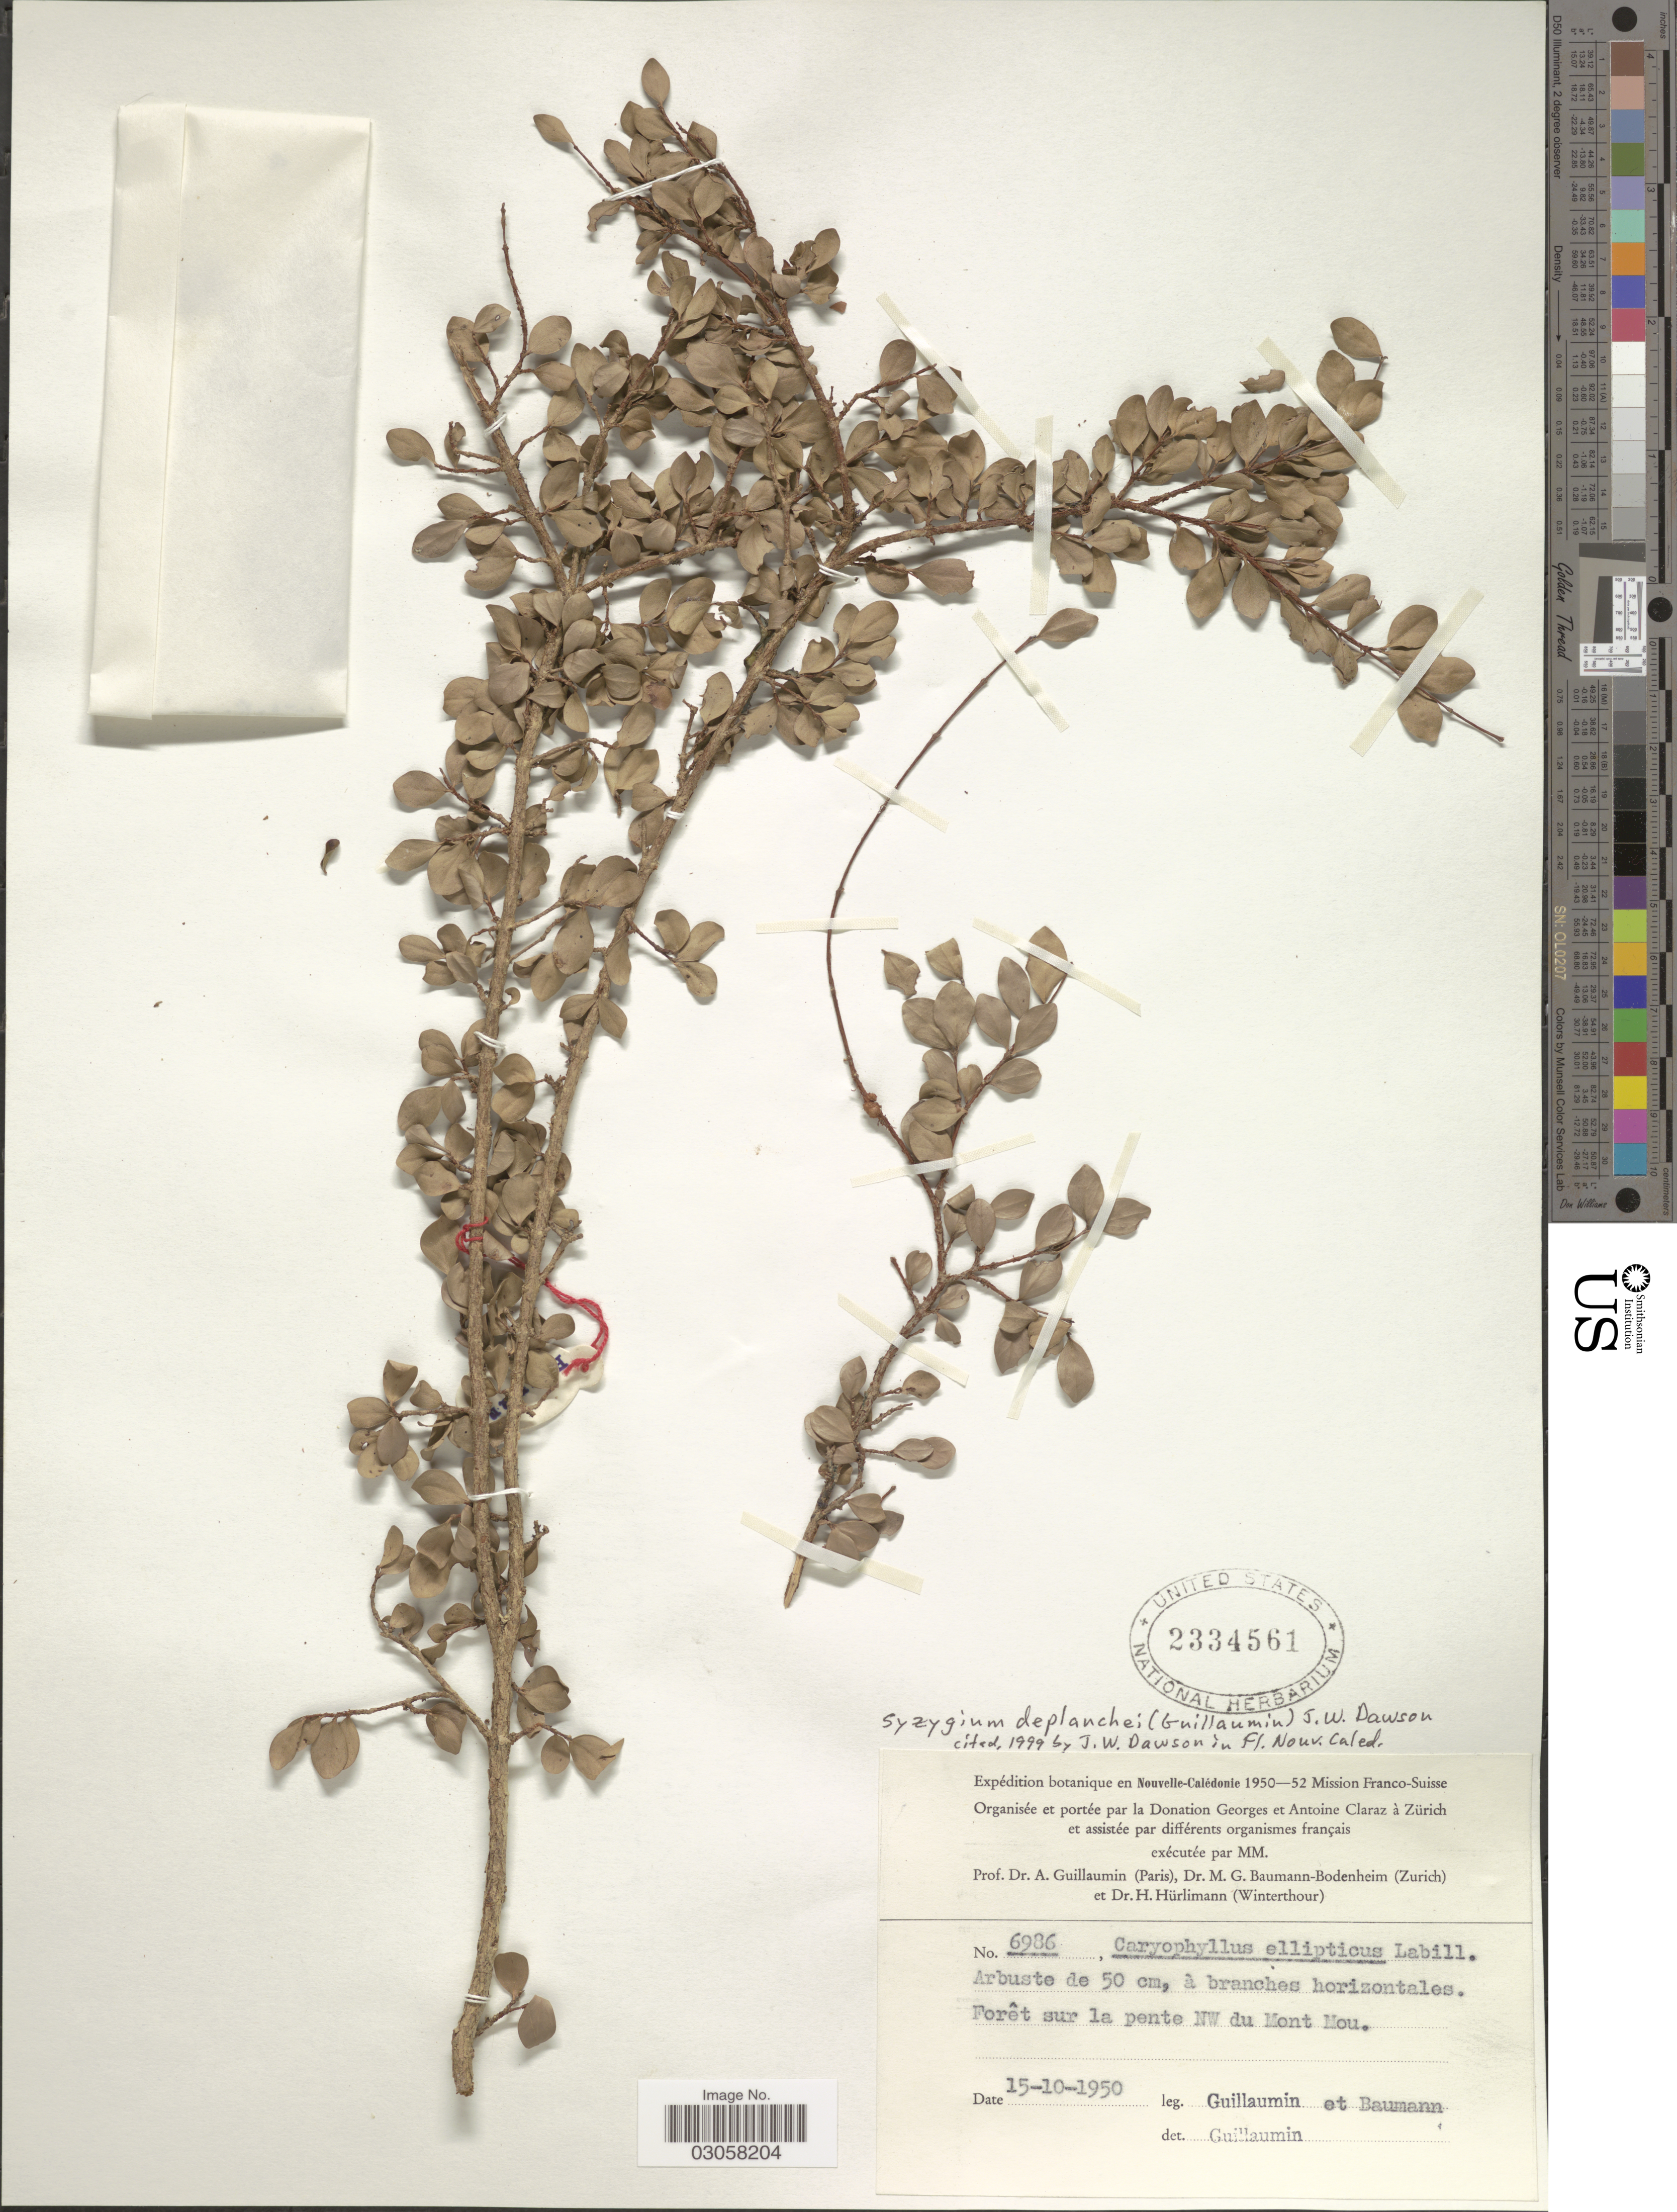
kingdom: Plantae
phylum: Tracheophyta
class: Magnoliopsida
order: Myrtales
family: Myrtaceae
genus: Syzygium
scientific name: Syzygium deplanchei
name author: (Guill.) J.W. Dawson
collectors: A. Guillaumin & M. G. Baumann-Bodenheim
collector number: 6986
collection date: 1950-10-15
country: New Caledonia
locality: Nouvelle-Calédonie. Forêt sur la pente NW du Mont Mou.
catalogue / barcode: US 2334561